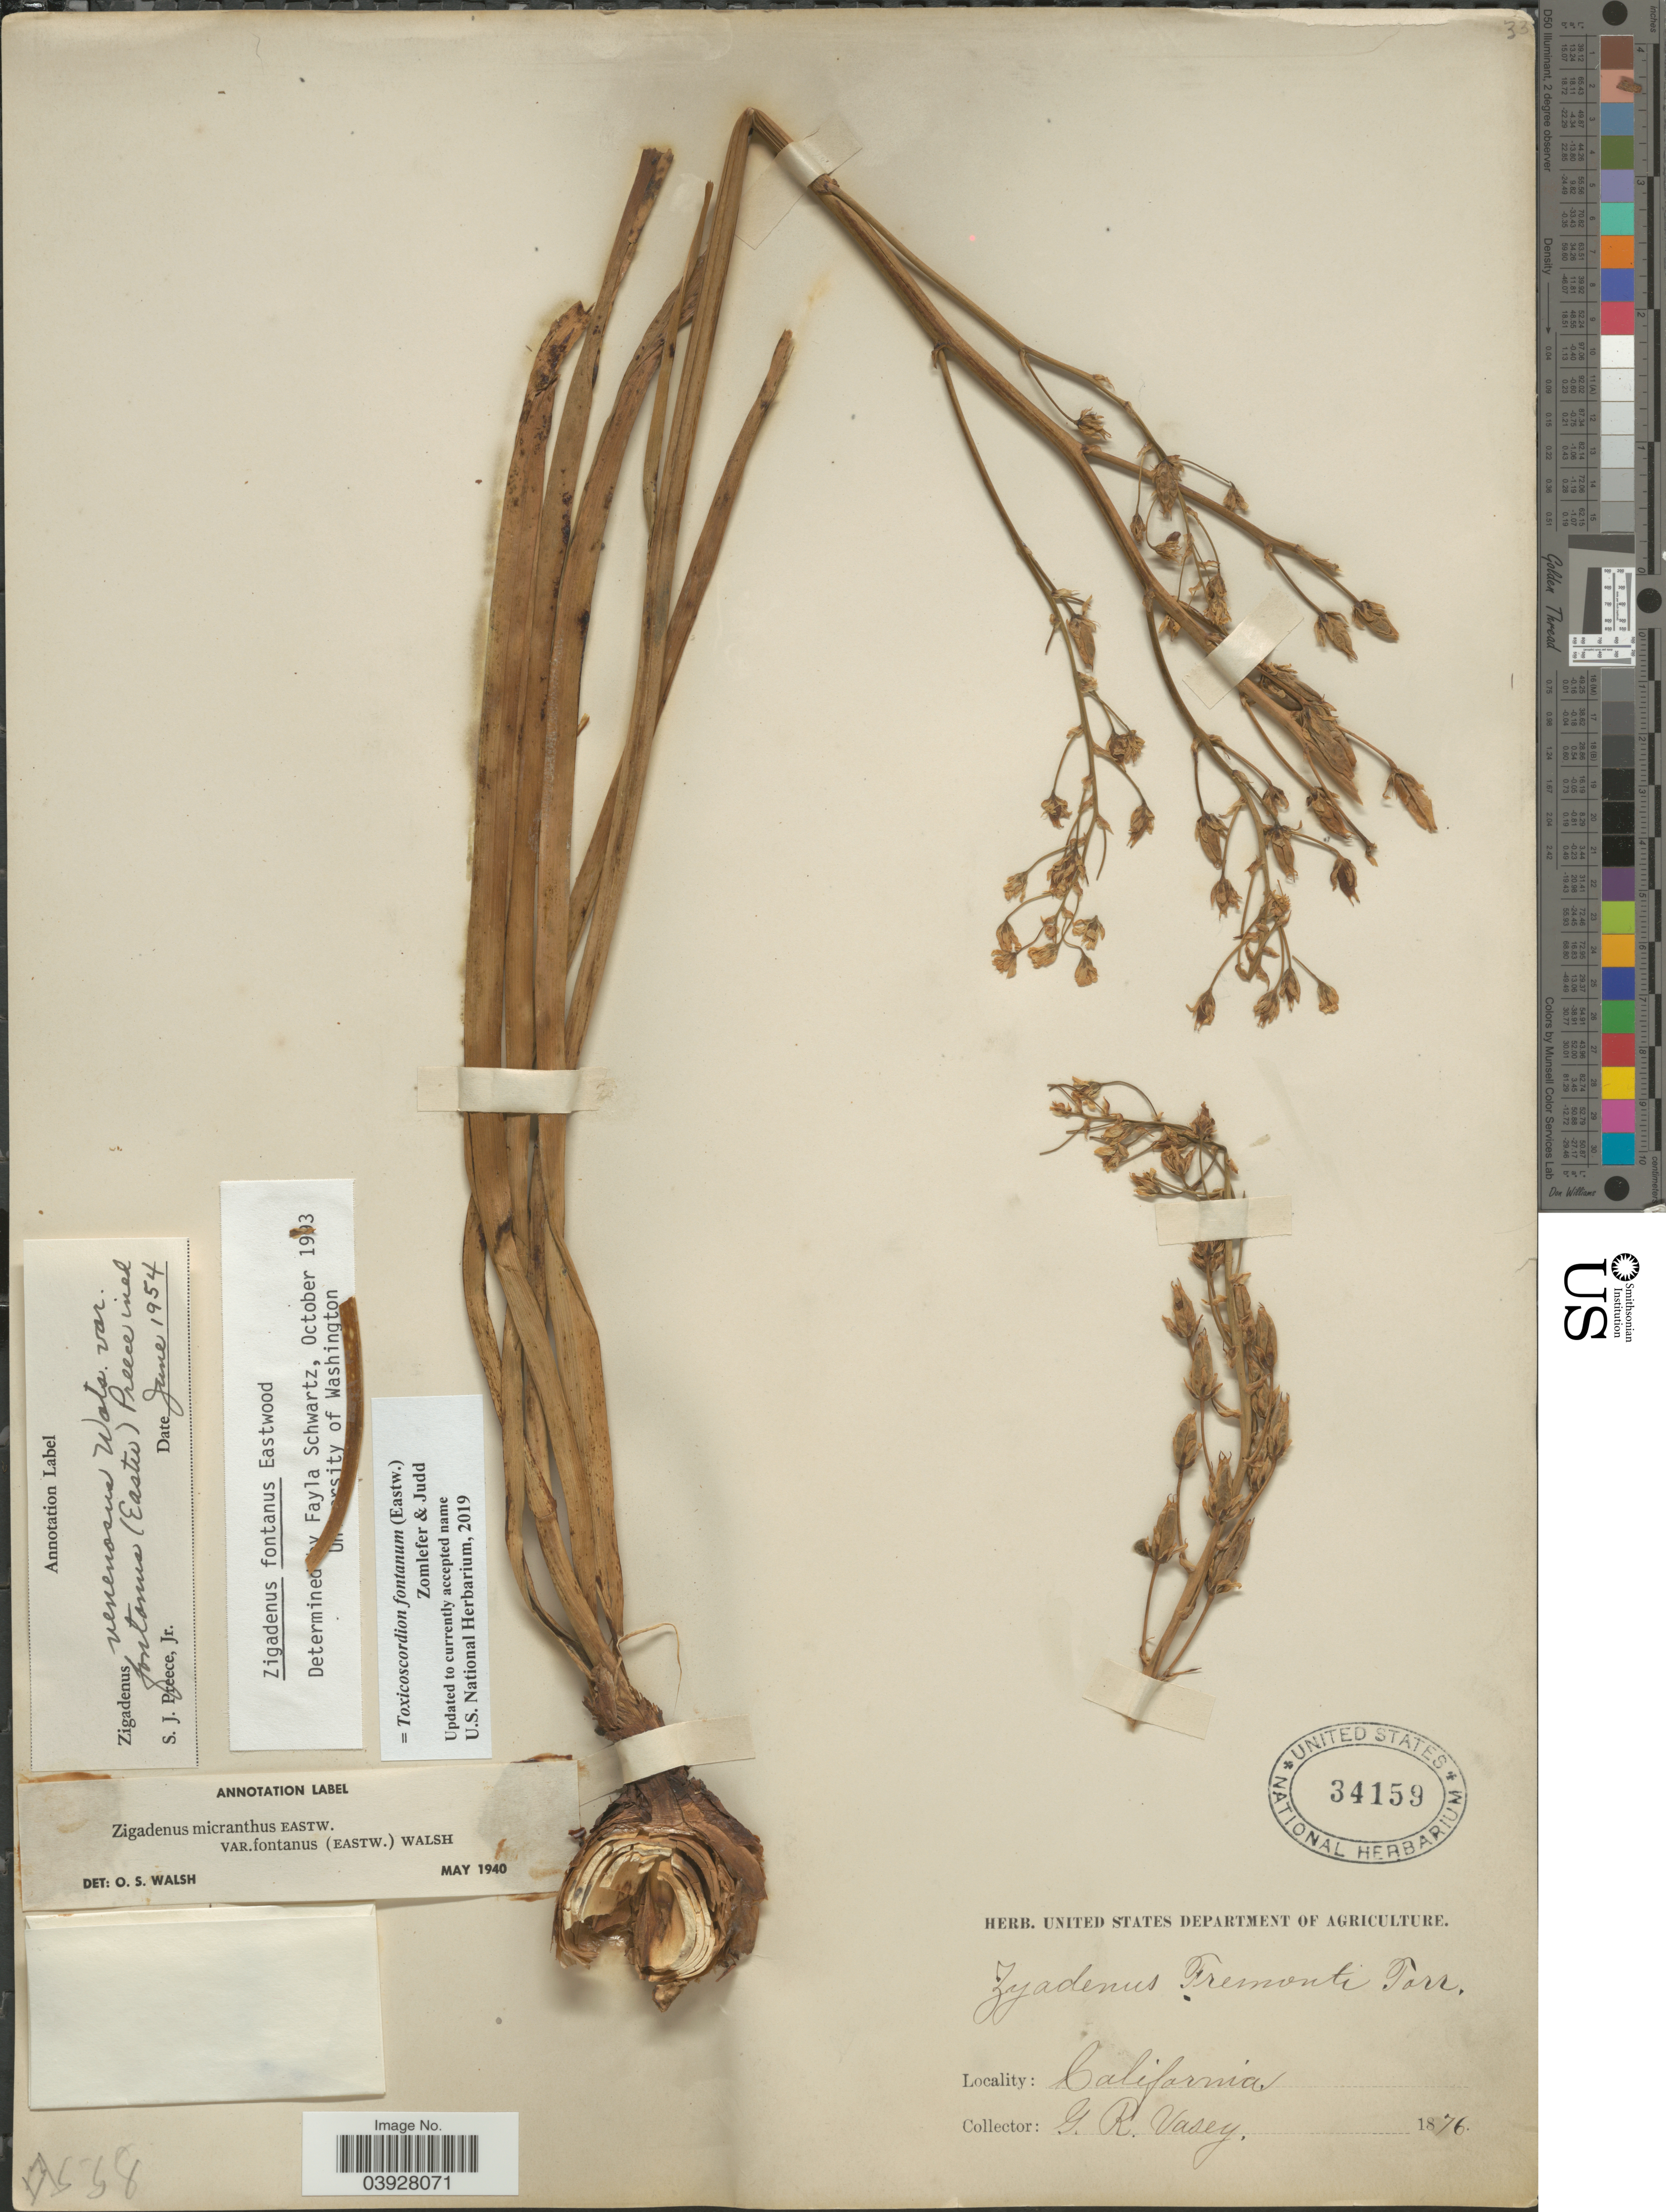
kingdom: Plantae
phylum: Tracheophyta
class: Liliopsida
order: Liliales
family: Melanthiaceae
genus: Toxicoscordion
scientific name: Toxicoscordion fontanum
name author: (Eastw.) Zomlefer & Judd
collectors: G. R. Vasey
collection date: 1876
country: United States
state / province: California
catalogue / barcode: US 34159